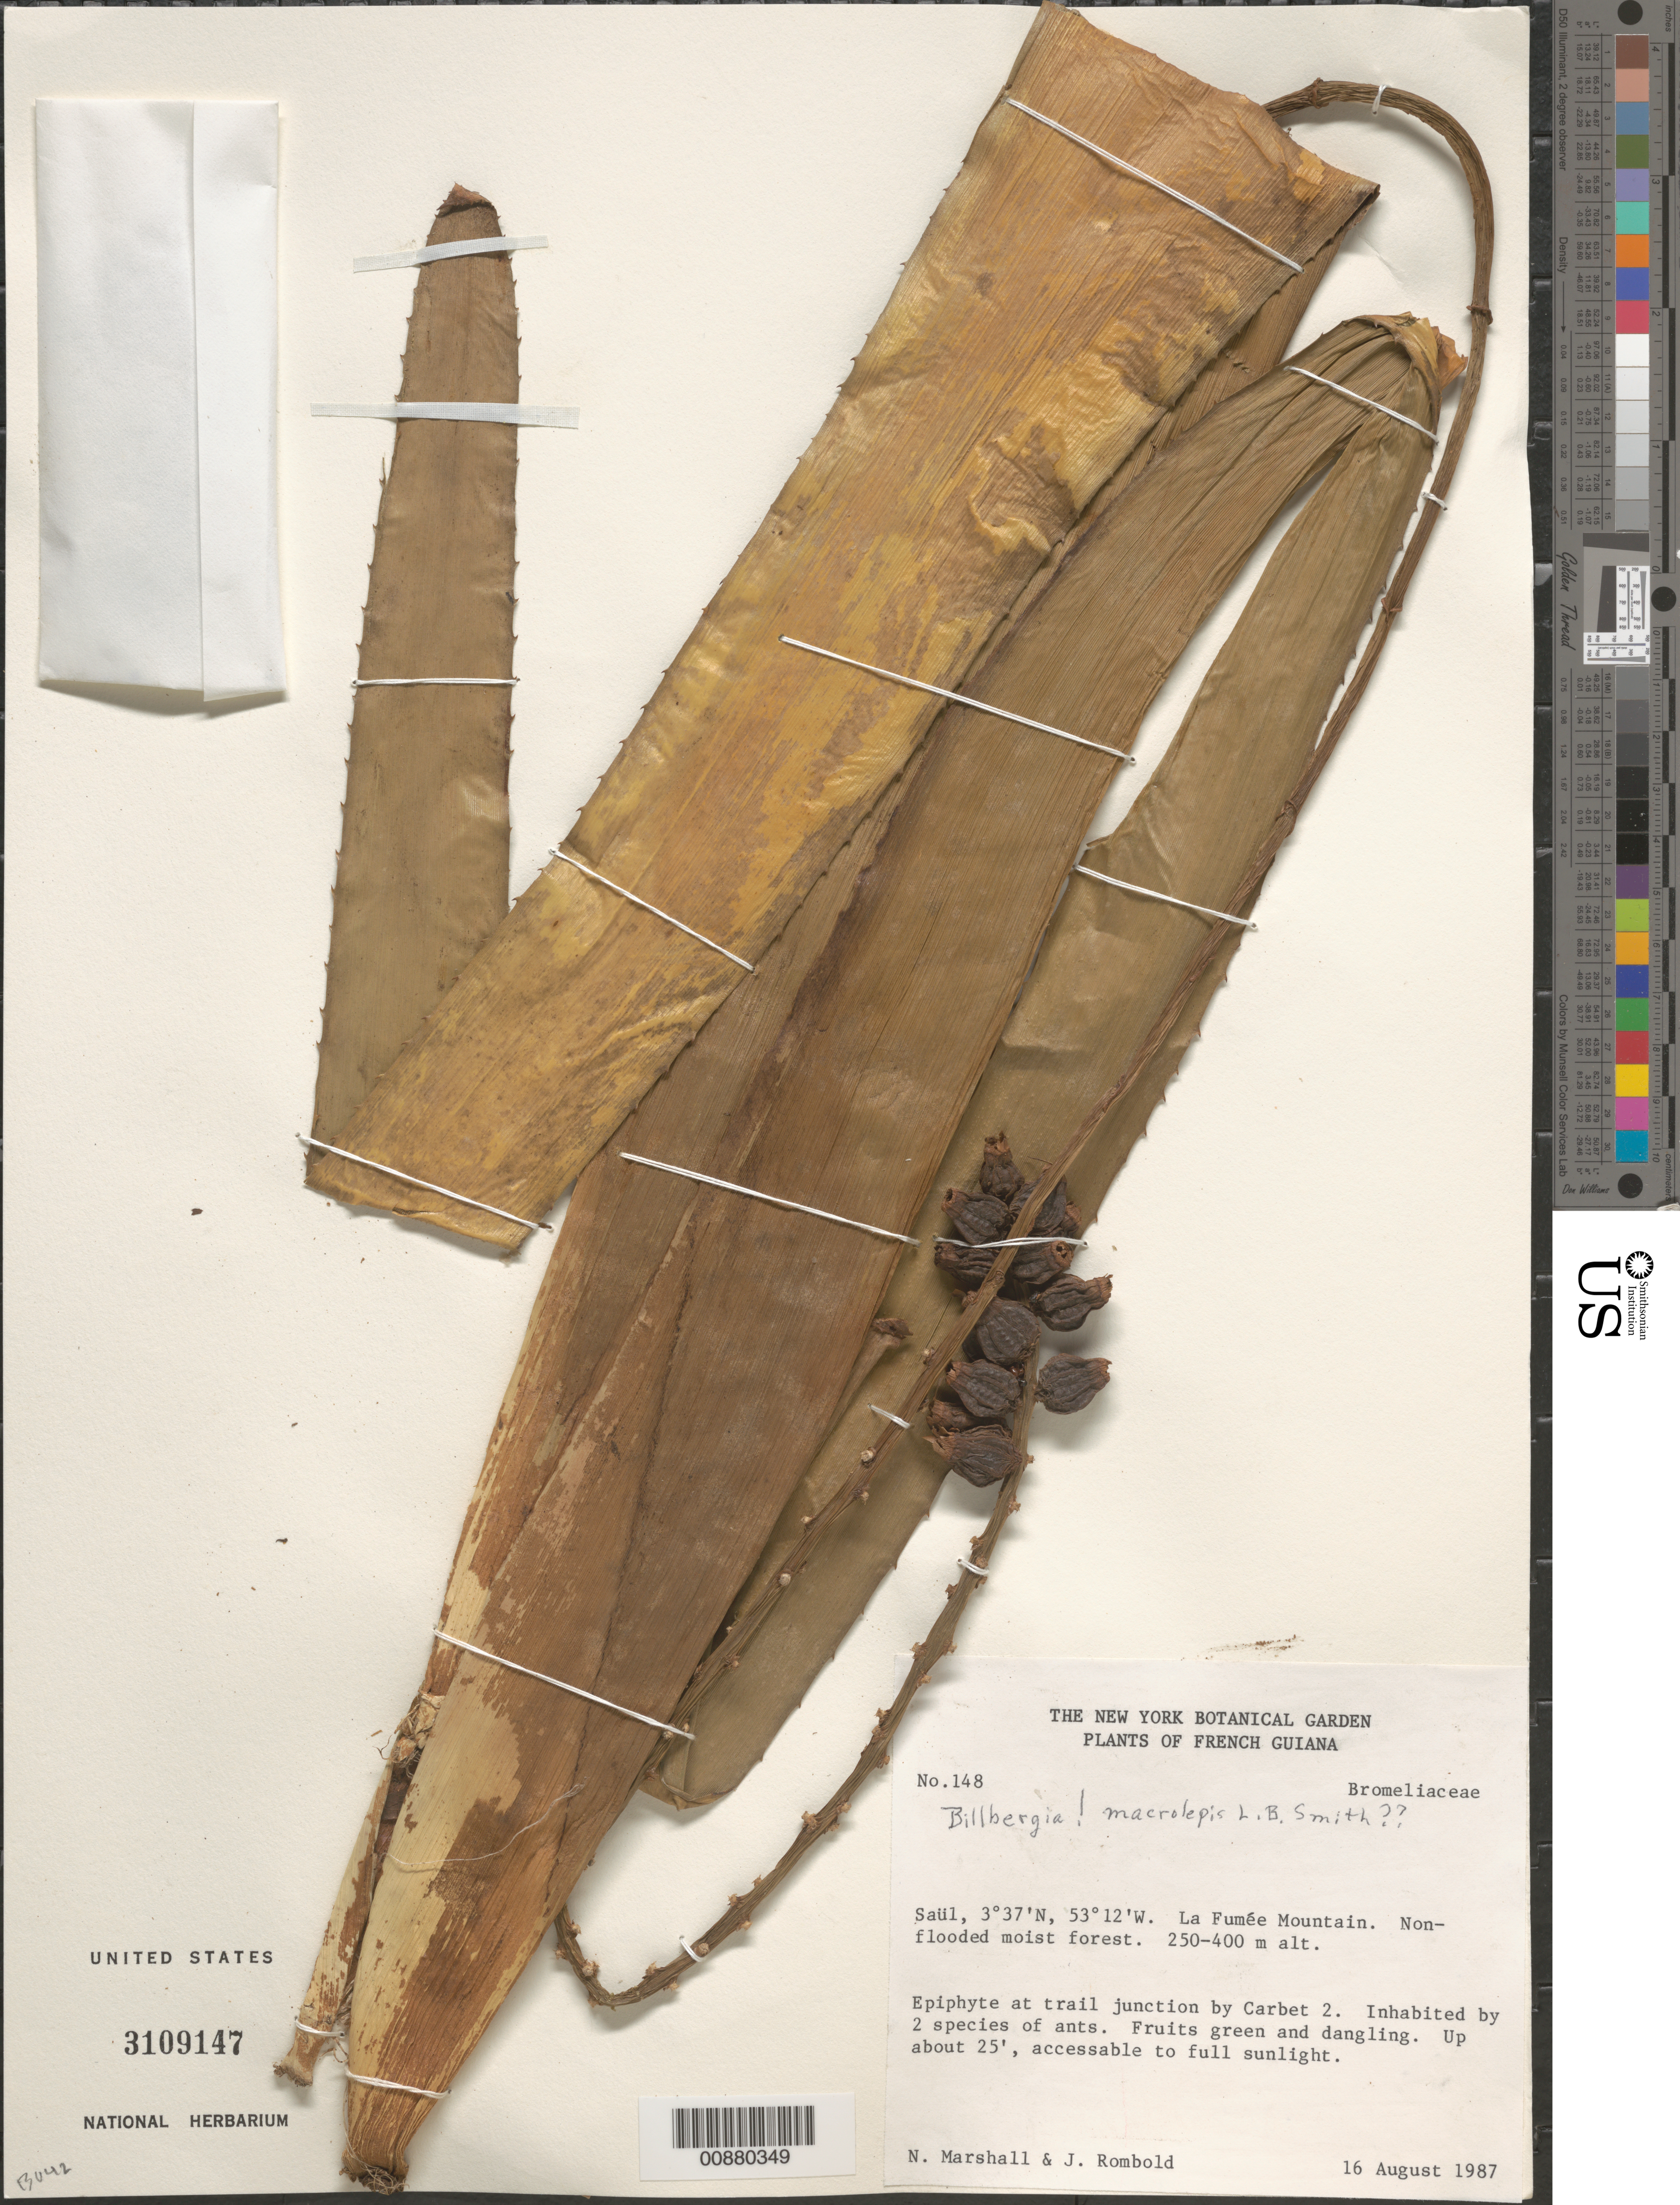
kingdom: Plantae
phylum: Tracheophyta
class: Liliopsida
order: Poales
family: Bromeliaceae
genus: Billbergia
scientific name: Billbergia macrolepis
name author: L.B. Sm.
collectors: N. Marshall & J. Rombold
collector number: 148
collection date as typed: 16-Aug-87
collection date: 1987-08-16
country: French Guiana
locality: Saül, La Fumée Mountain, at trail junction by Carbe 2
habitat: Non-flooded moist forest; up about 25 ft, accessable to full sunlight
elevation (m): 250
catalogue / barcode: US 3109147